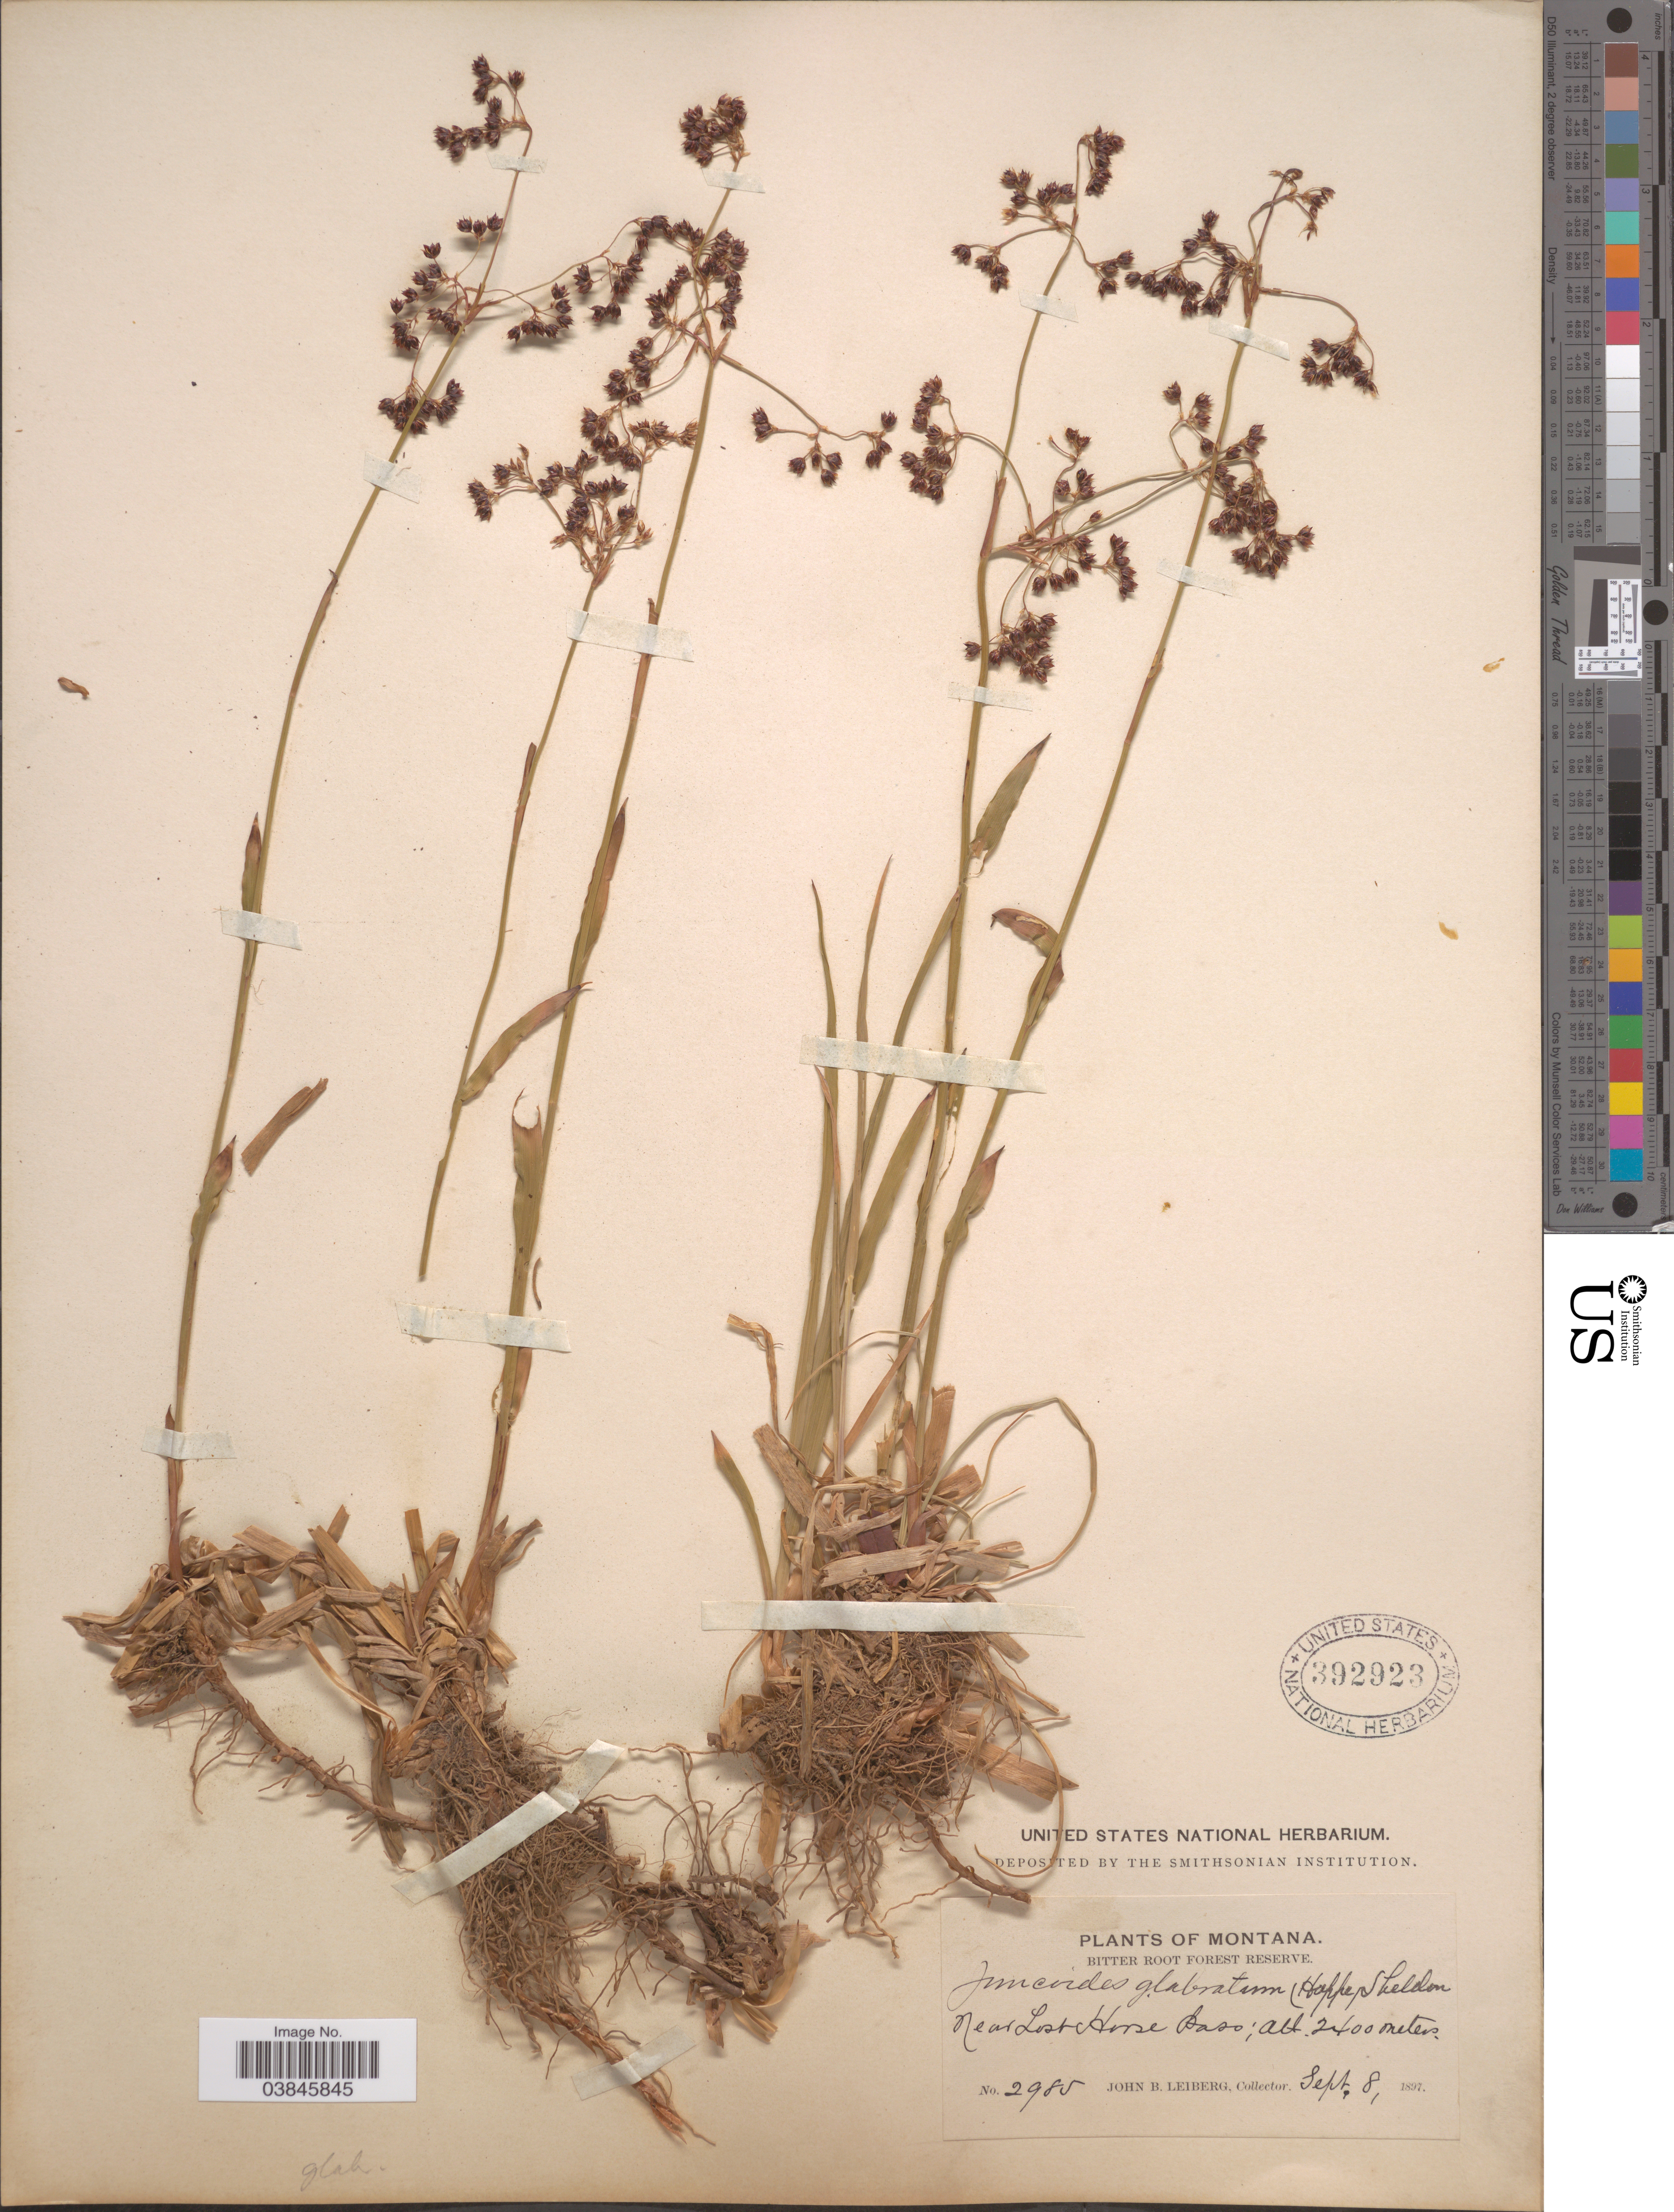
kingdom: Plantae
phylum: Tracheophyta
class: Liliopsida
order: Poales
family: Juncaceae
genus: Luzula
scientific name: Luzula glabrata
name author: (Hoppe) Desv.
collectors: J. B. Leiberg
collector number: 2985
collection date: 1897-09-08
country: United States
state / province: Montana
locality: Bitter Root Forest Reserve. Near Lost Horse Pass.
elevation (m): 2400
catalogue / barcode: US 392923